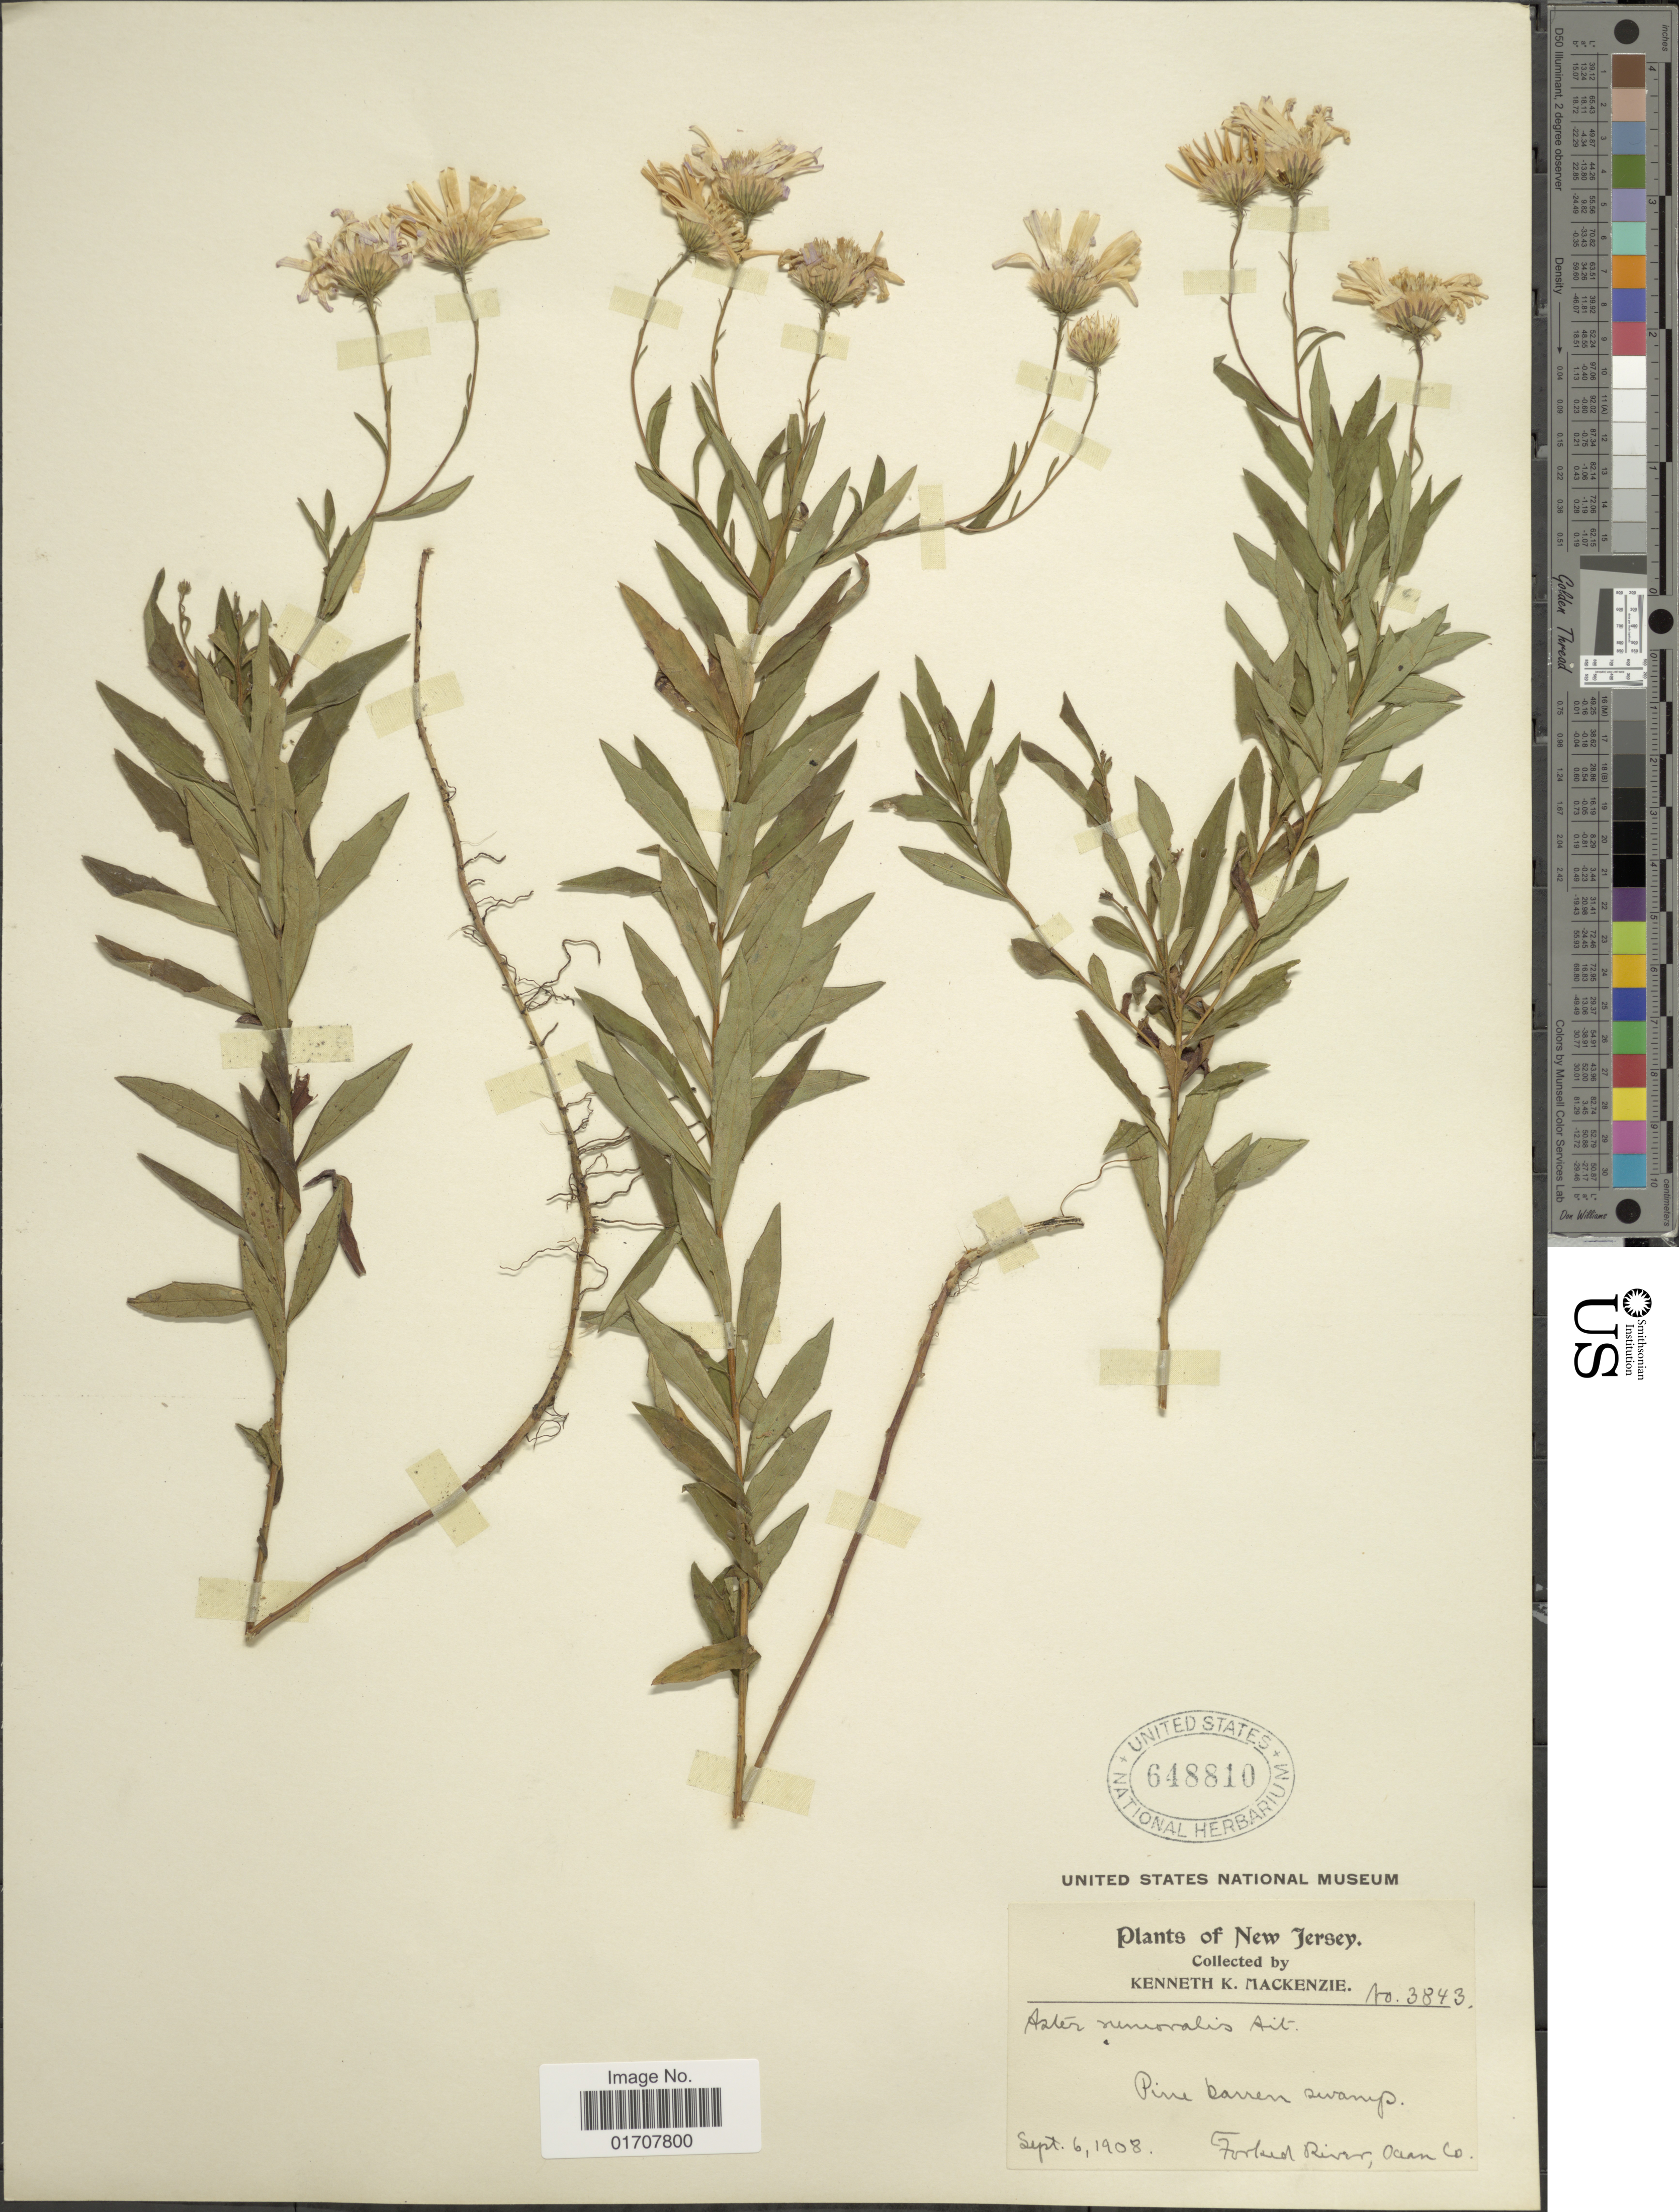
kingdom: Plantae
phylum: Tracheophyta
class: Magnoliopsida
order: Asterales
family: Asteraceae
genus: Oclemena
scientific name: Oclemena nemoralis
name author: (Aiton) Greene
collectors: K. K. Mackenzie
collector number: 3843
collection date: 1908-09-06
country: United States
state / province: New Jersey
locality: Pine darren swamp, Fortland River, Ocean Co.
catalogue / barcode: US 648810